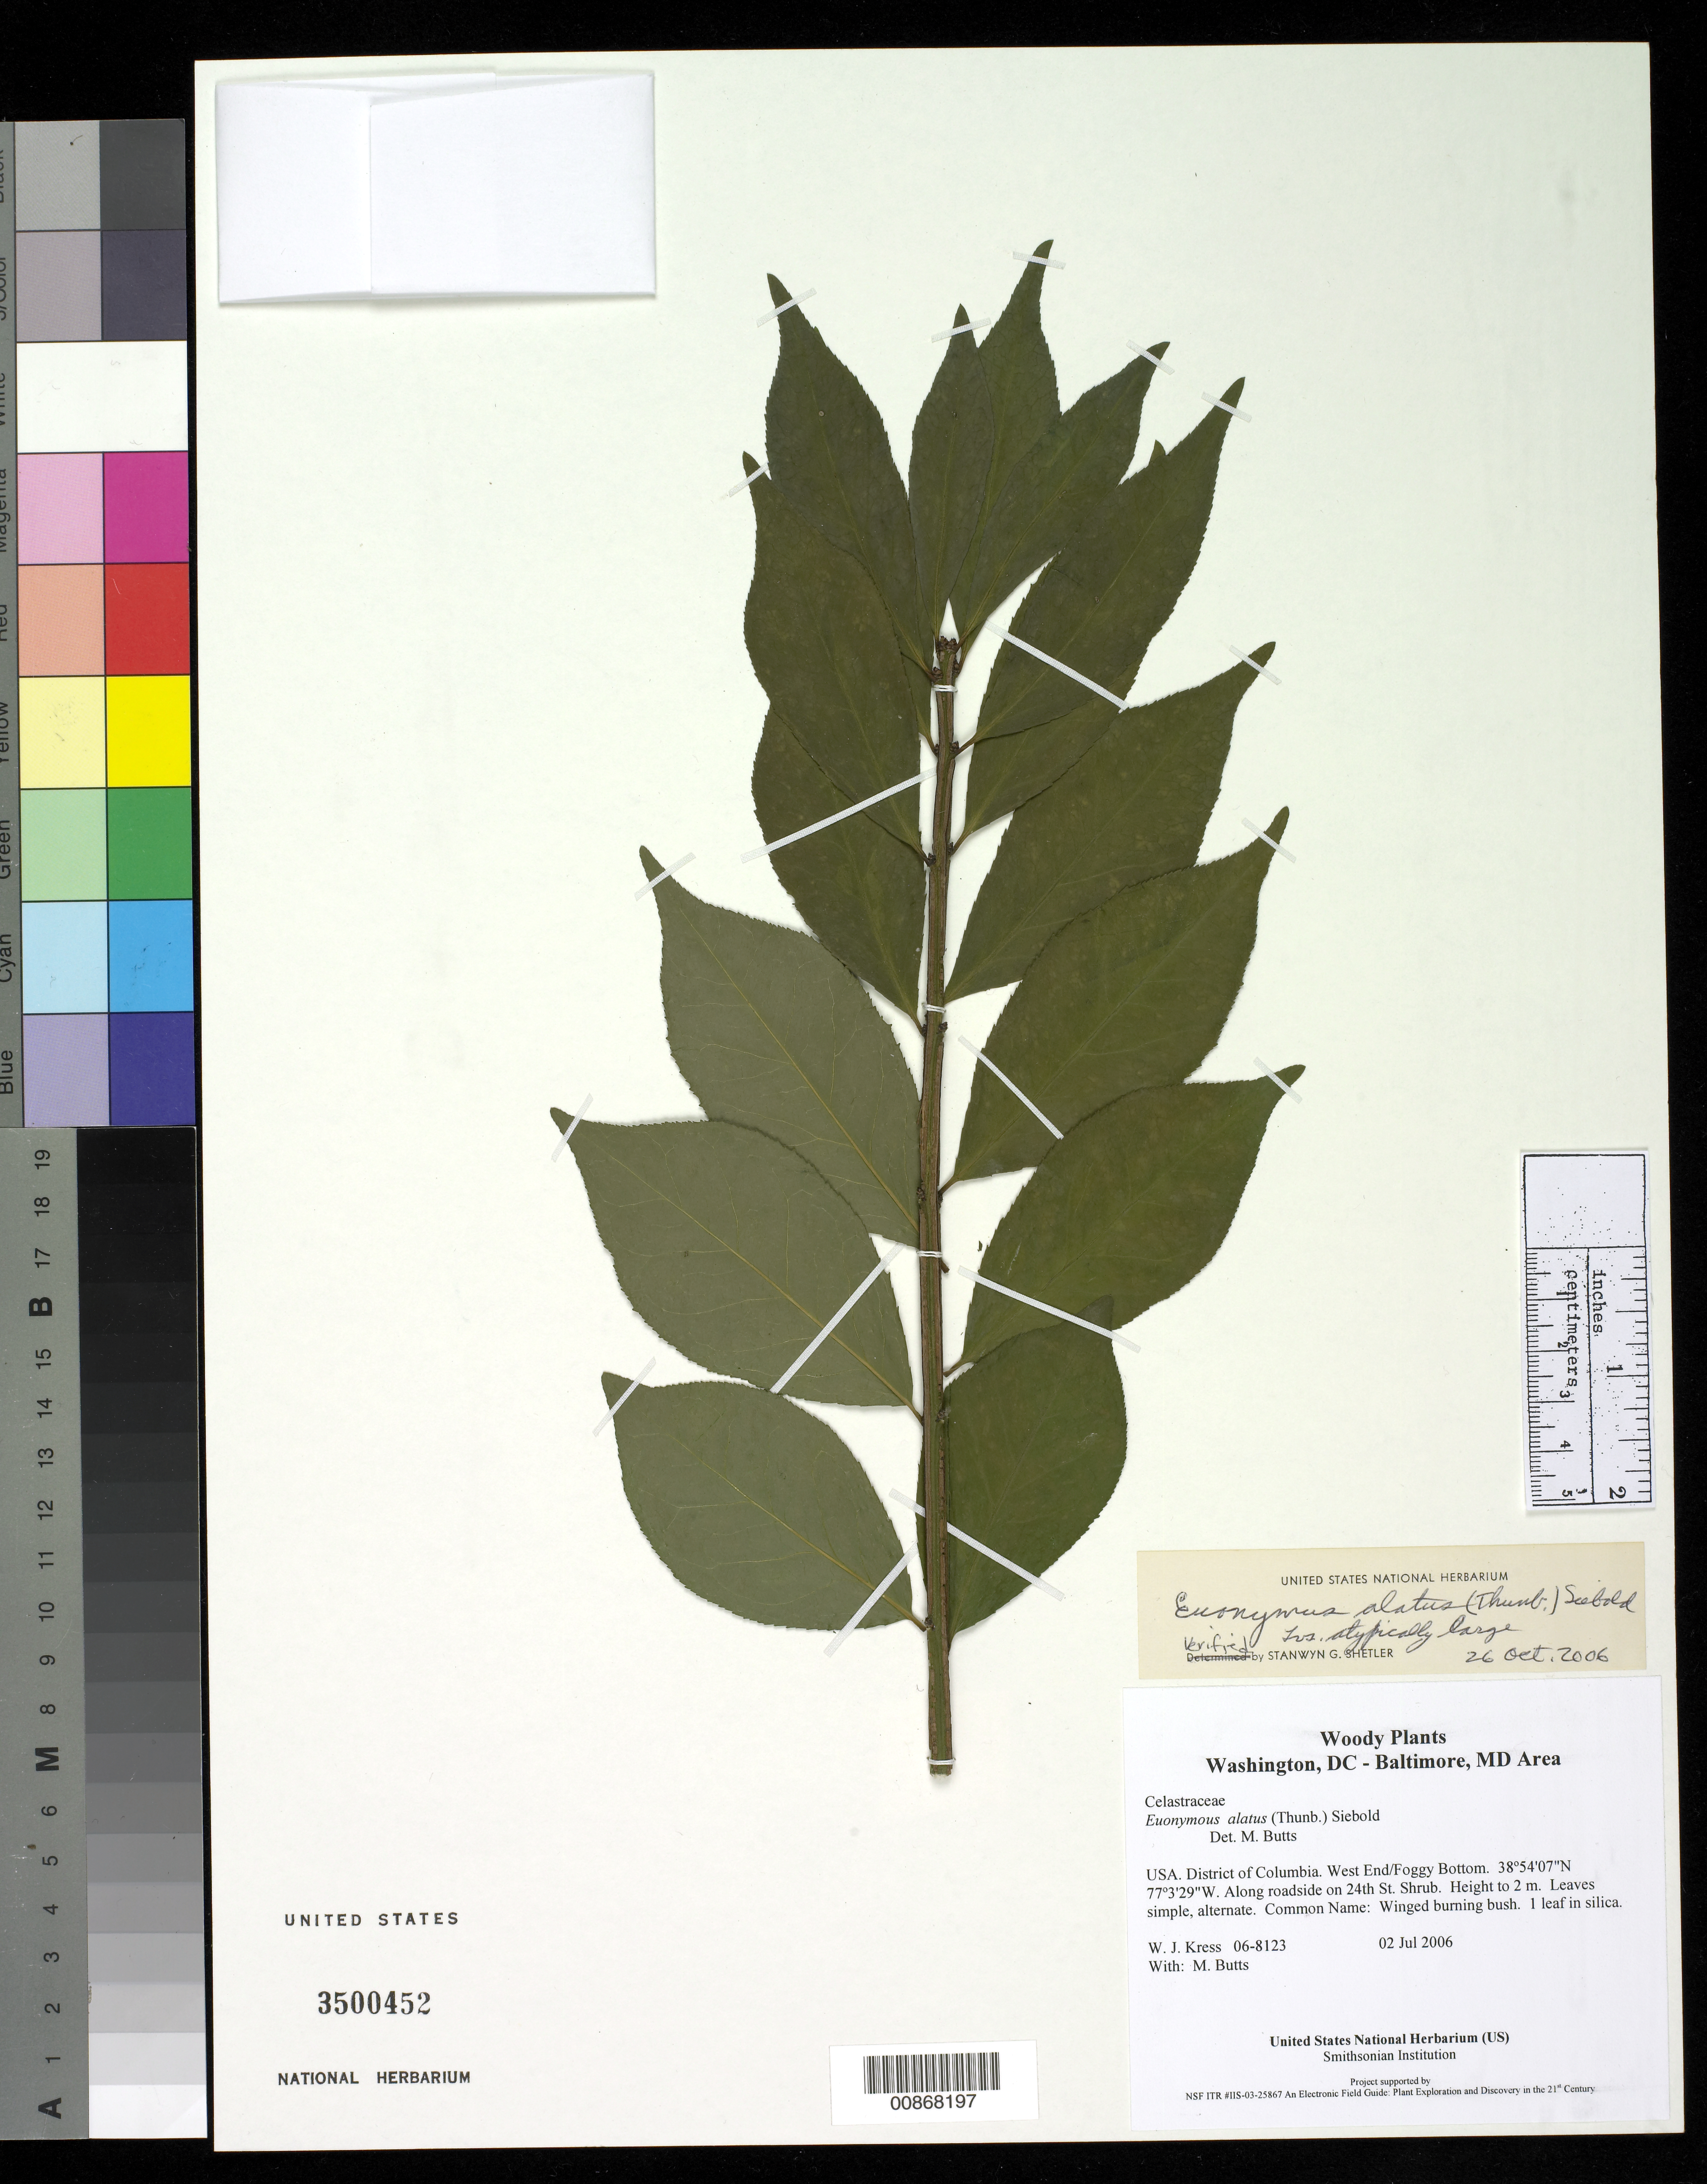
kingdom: Plantae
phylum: Tracheophyta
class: Magnoliopsida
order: Celastrales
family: Celastraceae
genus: Euonymus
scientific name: Euonymus alatus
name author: (Thunb.) Siebold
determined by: Butts, M. B.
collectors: W. J. Kress & M. B. Butts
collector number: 06-8123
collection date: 2006-07-02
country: United States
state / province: District of Columbia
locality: West End/Foggy Bottom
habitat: Along roadside on 24th St.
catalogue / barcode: US 3500452